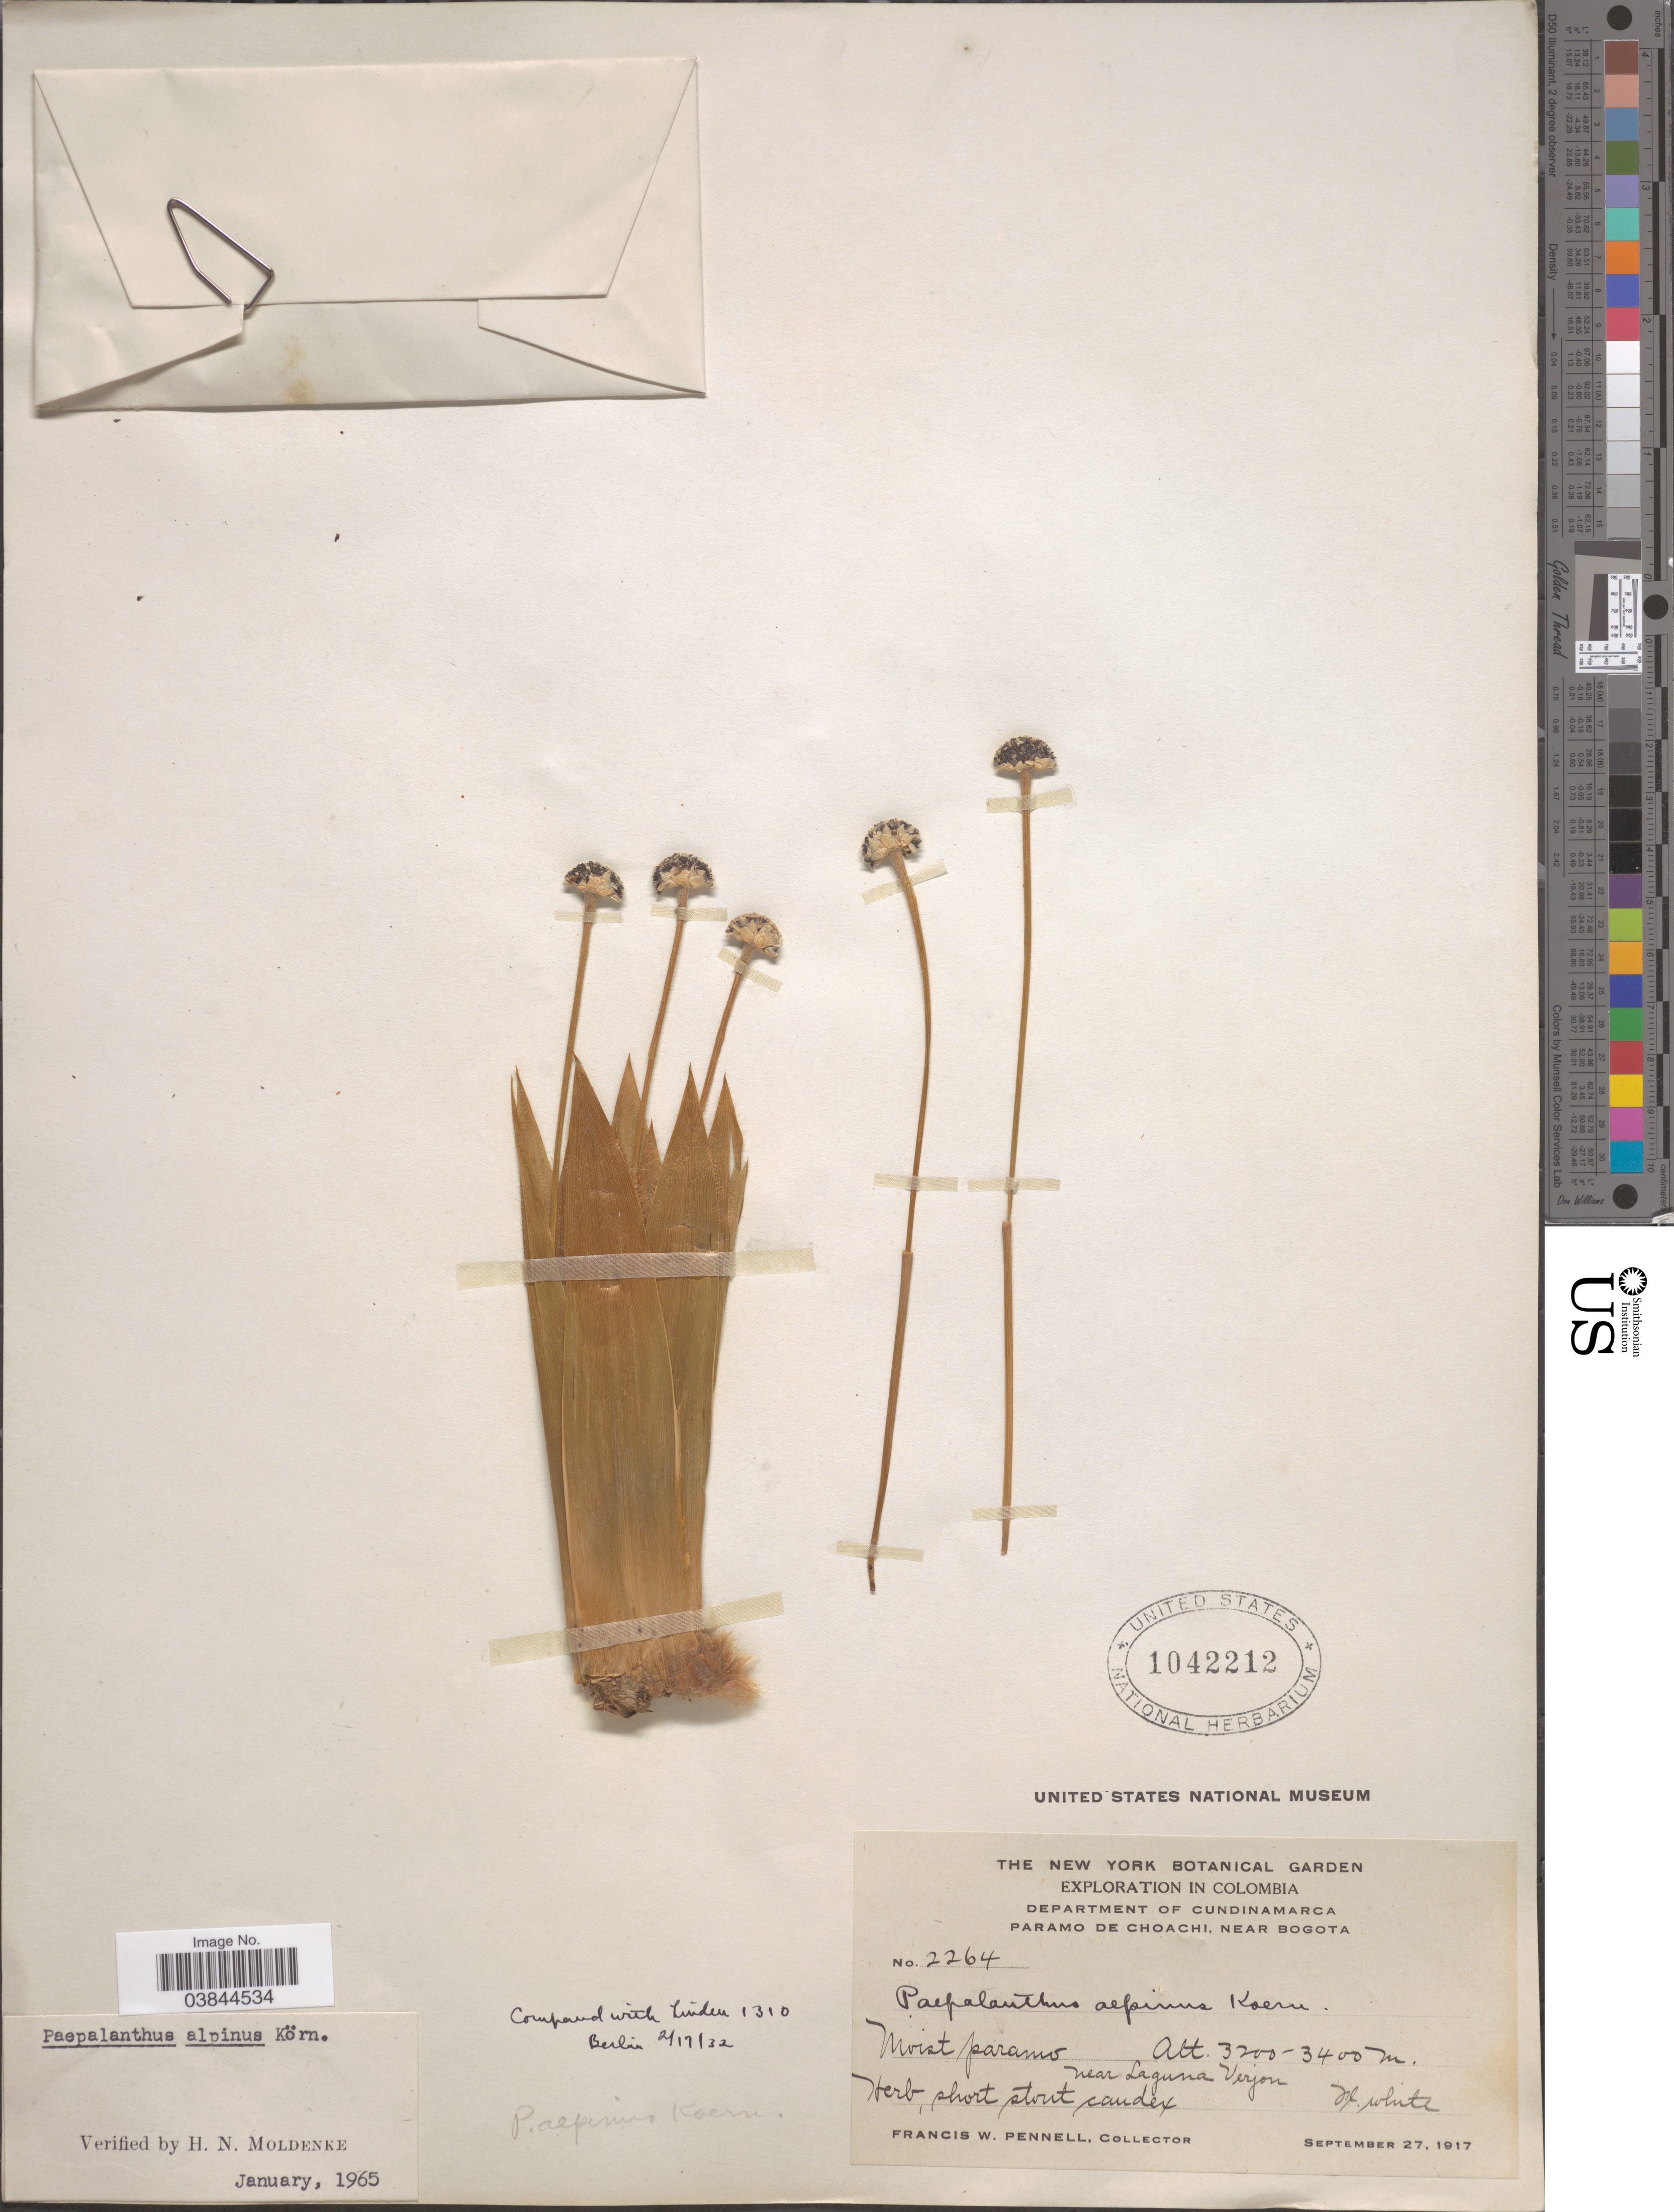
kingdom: Plantae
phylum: Tracheophyta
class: Liliopsida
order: Poales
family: Eriocaulaceae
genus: Paepalanthus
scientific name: Paepalanthus alpinus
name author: Körn.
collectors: F. W. Pennell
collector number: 2264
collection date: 1917-09-27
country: Colombia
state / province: Cundinamarca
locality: Department of Cundinamarca. Paramo de Choachi, near Bogota. Near Laguna Verjon.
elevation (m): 3200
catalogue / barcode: US 1042212